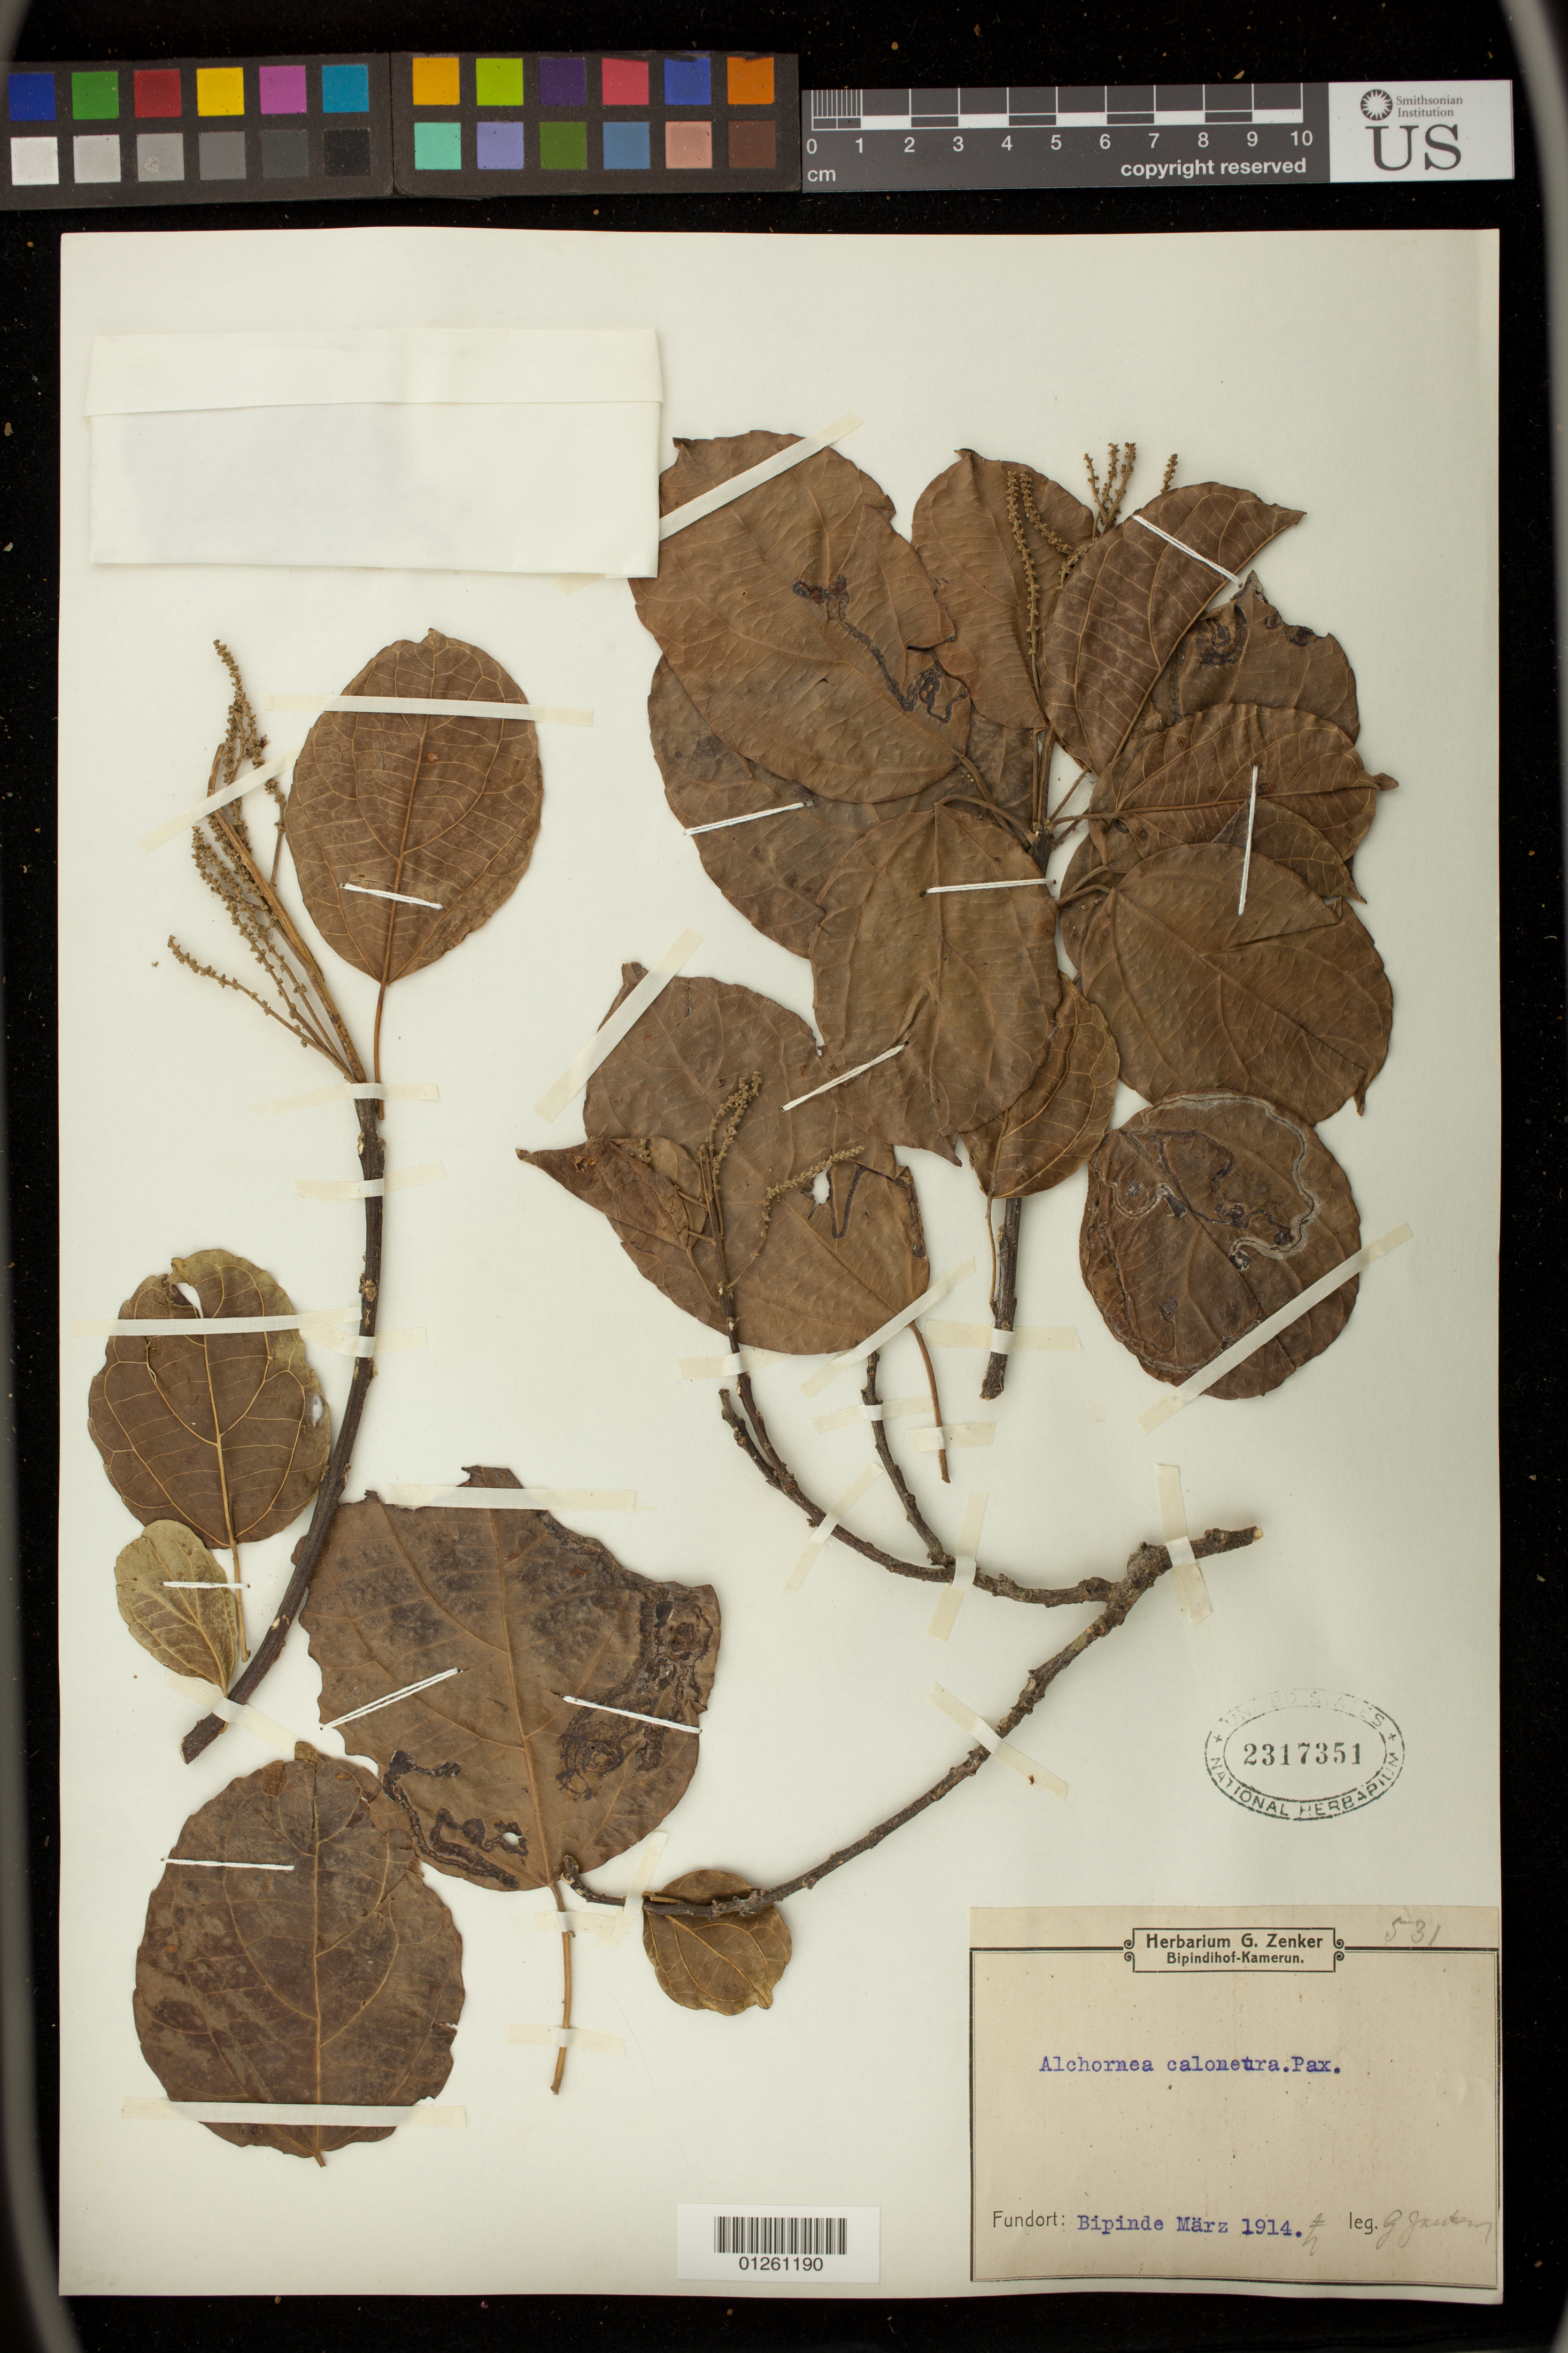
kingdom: Plantae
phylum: Tracheophyta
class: Magnoliopsida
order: Malpighiales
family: Euphorbiaceae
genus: Discoglypremna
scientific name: Discoglypremna caloneura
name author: (Pax) Prain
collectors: G. A. Zenker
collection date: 1914-03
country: Cameroon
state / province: Sud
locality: Bipindi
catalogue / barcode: US 2317351